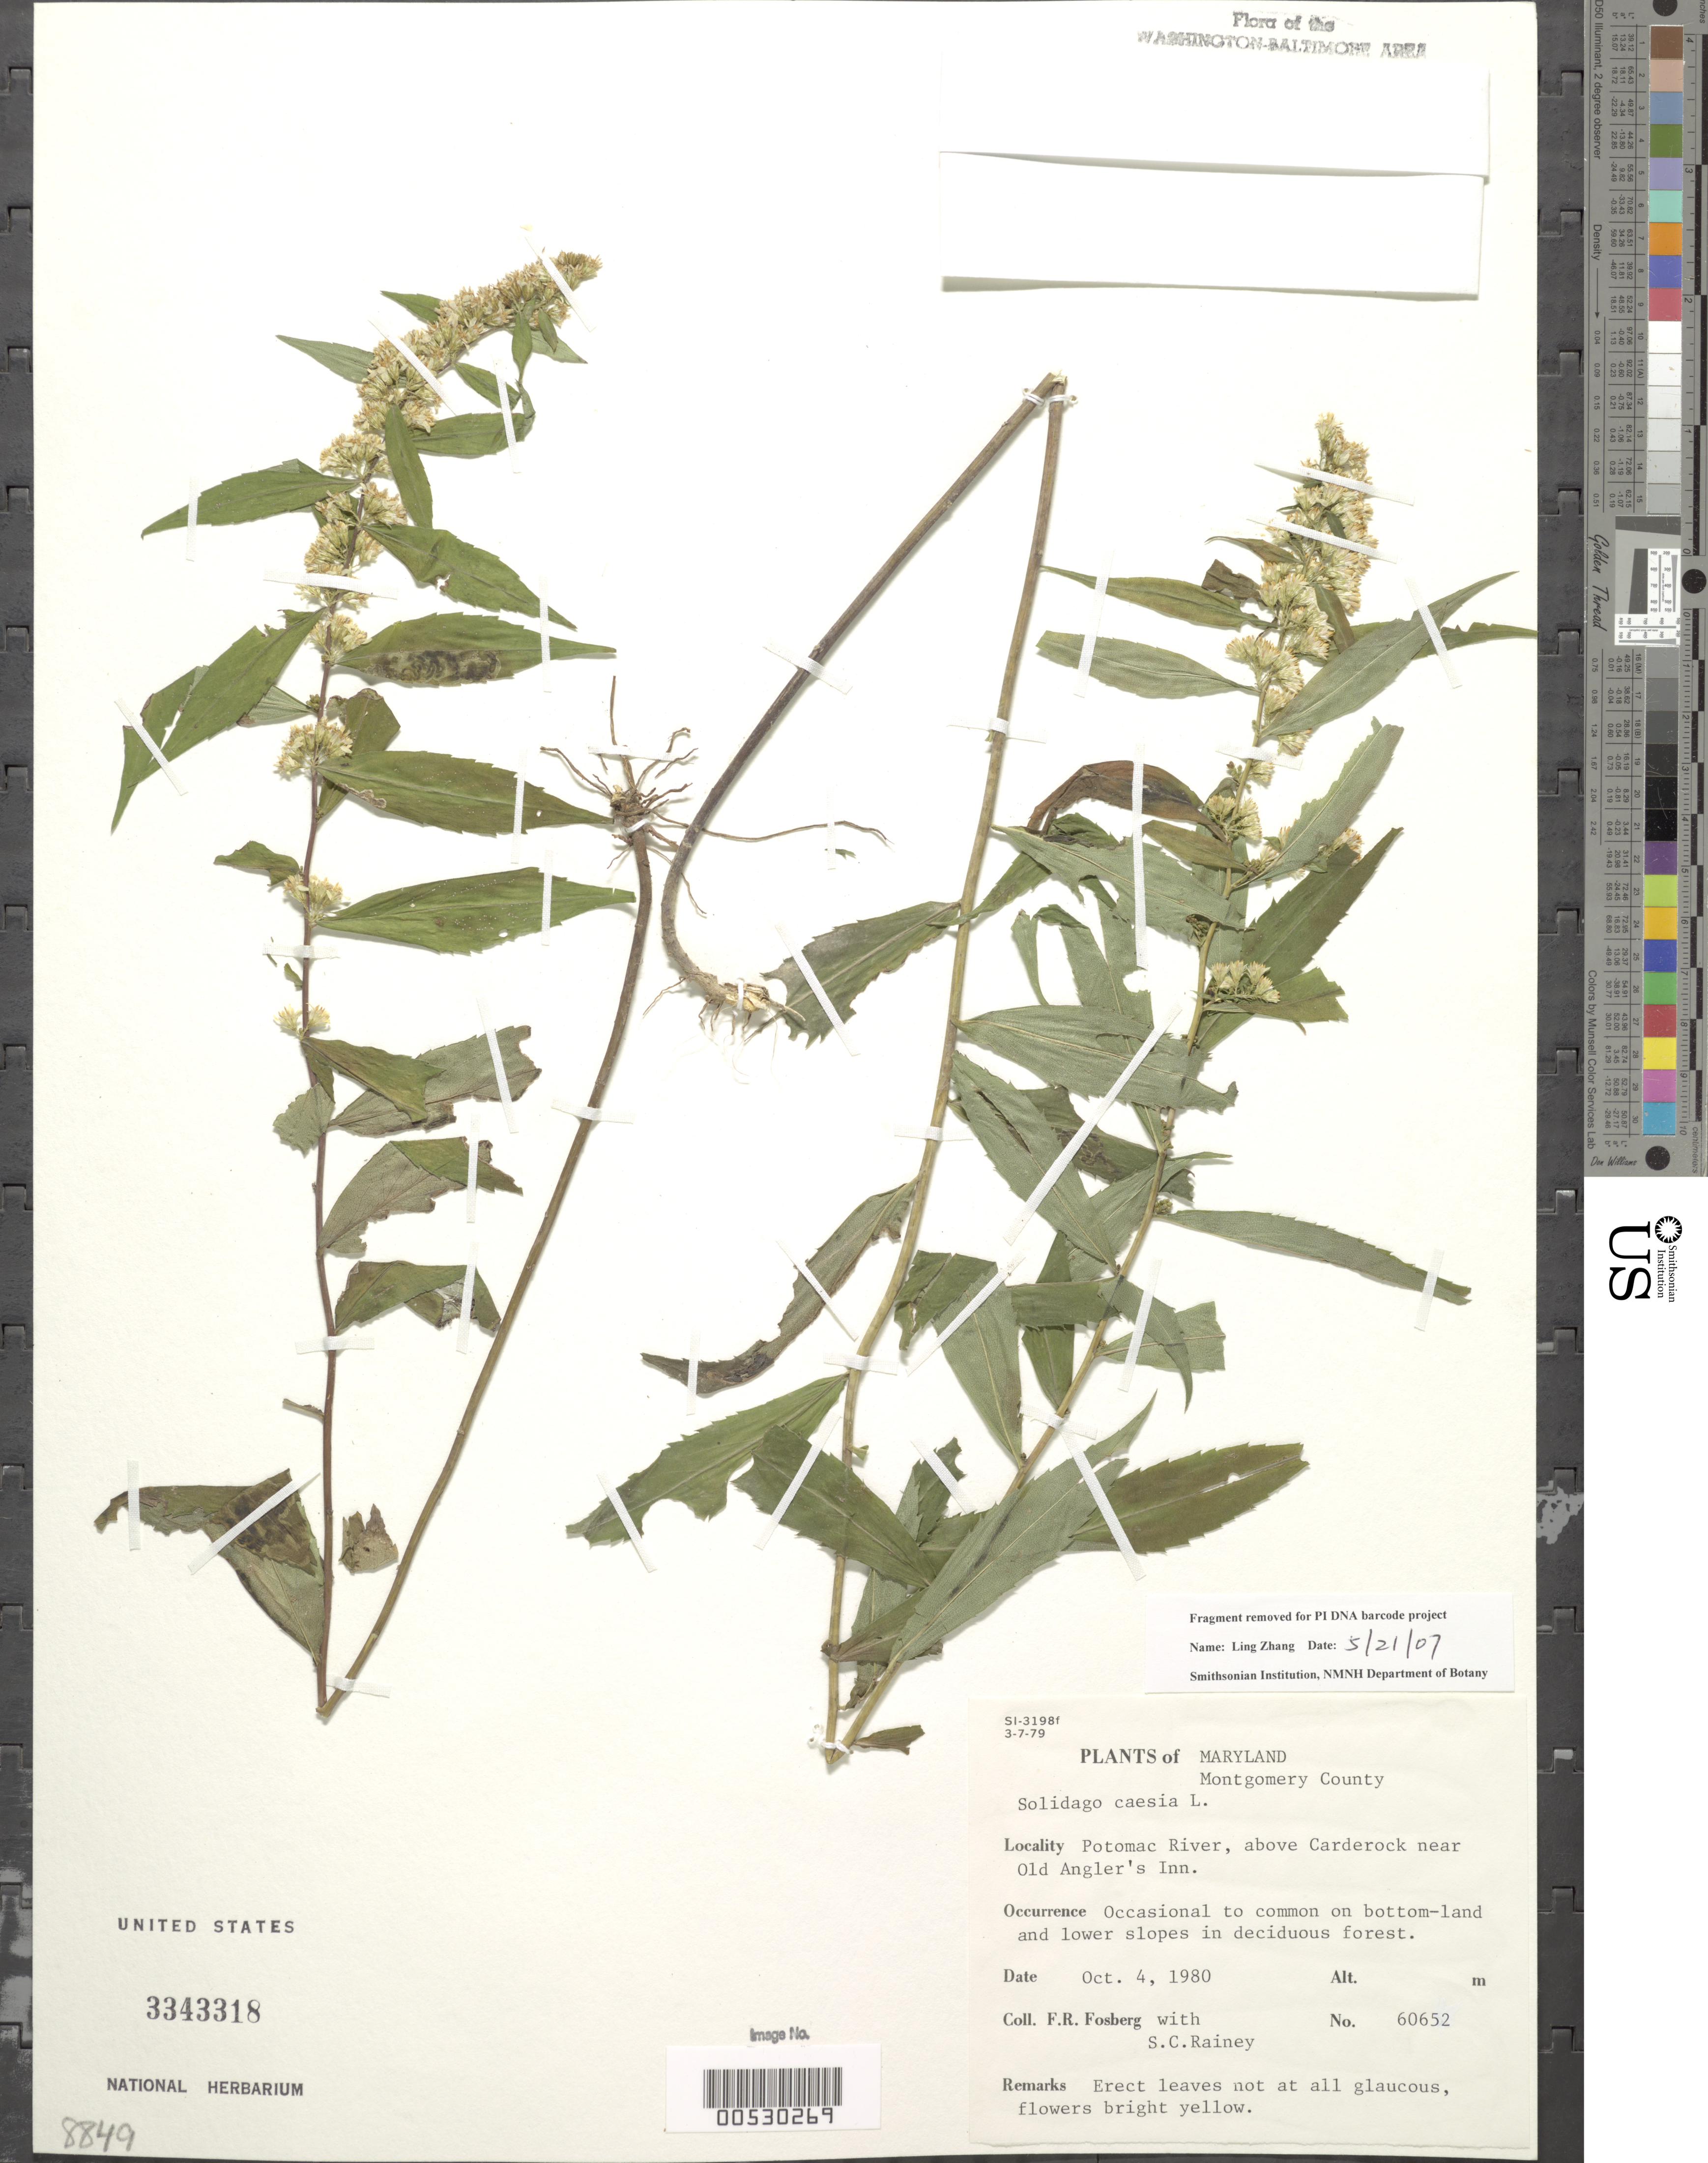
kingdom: Plantae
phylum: Tracheophyta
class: Magnoliopsida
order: Asterales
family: Asteraceae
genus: Solidago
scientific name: Solidago caesia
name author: L.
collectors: F. R. Fosberg & S. C. Rainey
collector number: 60652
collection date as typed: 04 Oct 1980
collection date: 1980-10-04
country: United States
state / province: Maryland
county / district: Montgomery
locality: Potomac River, above Carderock near Old Angler's Inn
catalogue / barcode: US 3343318